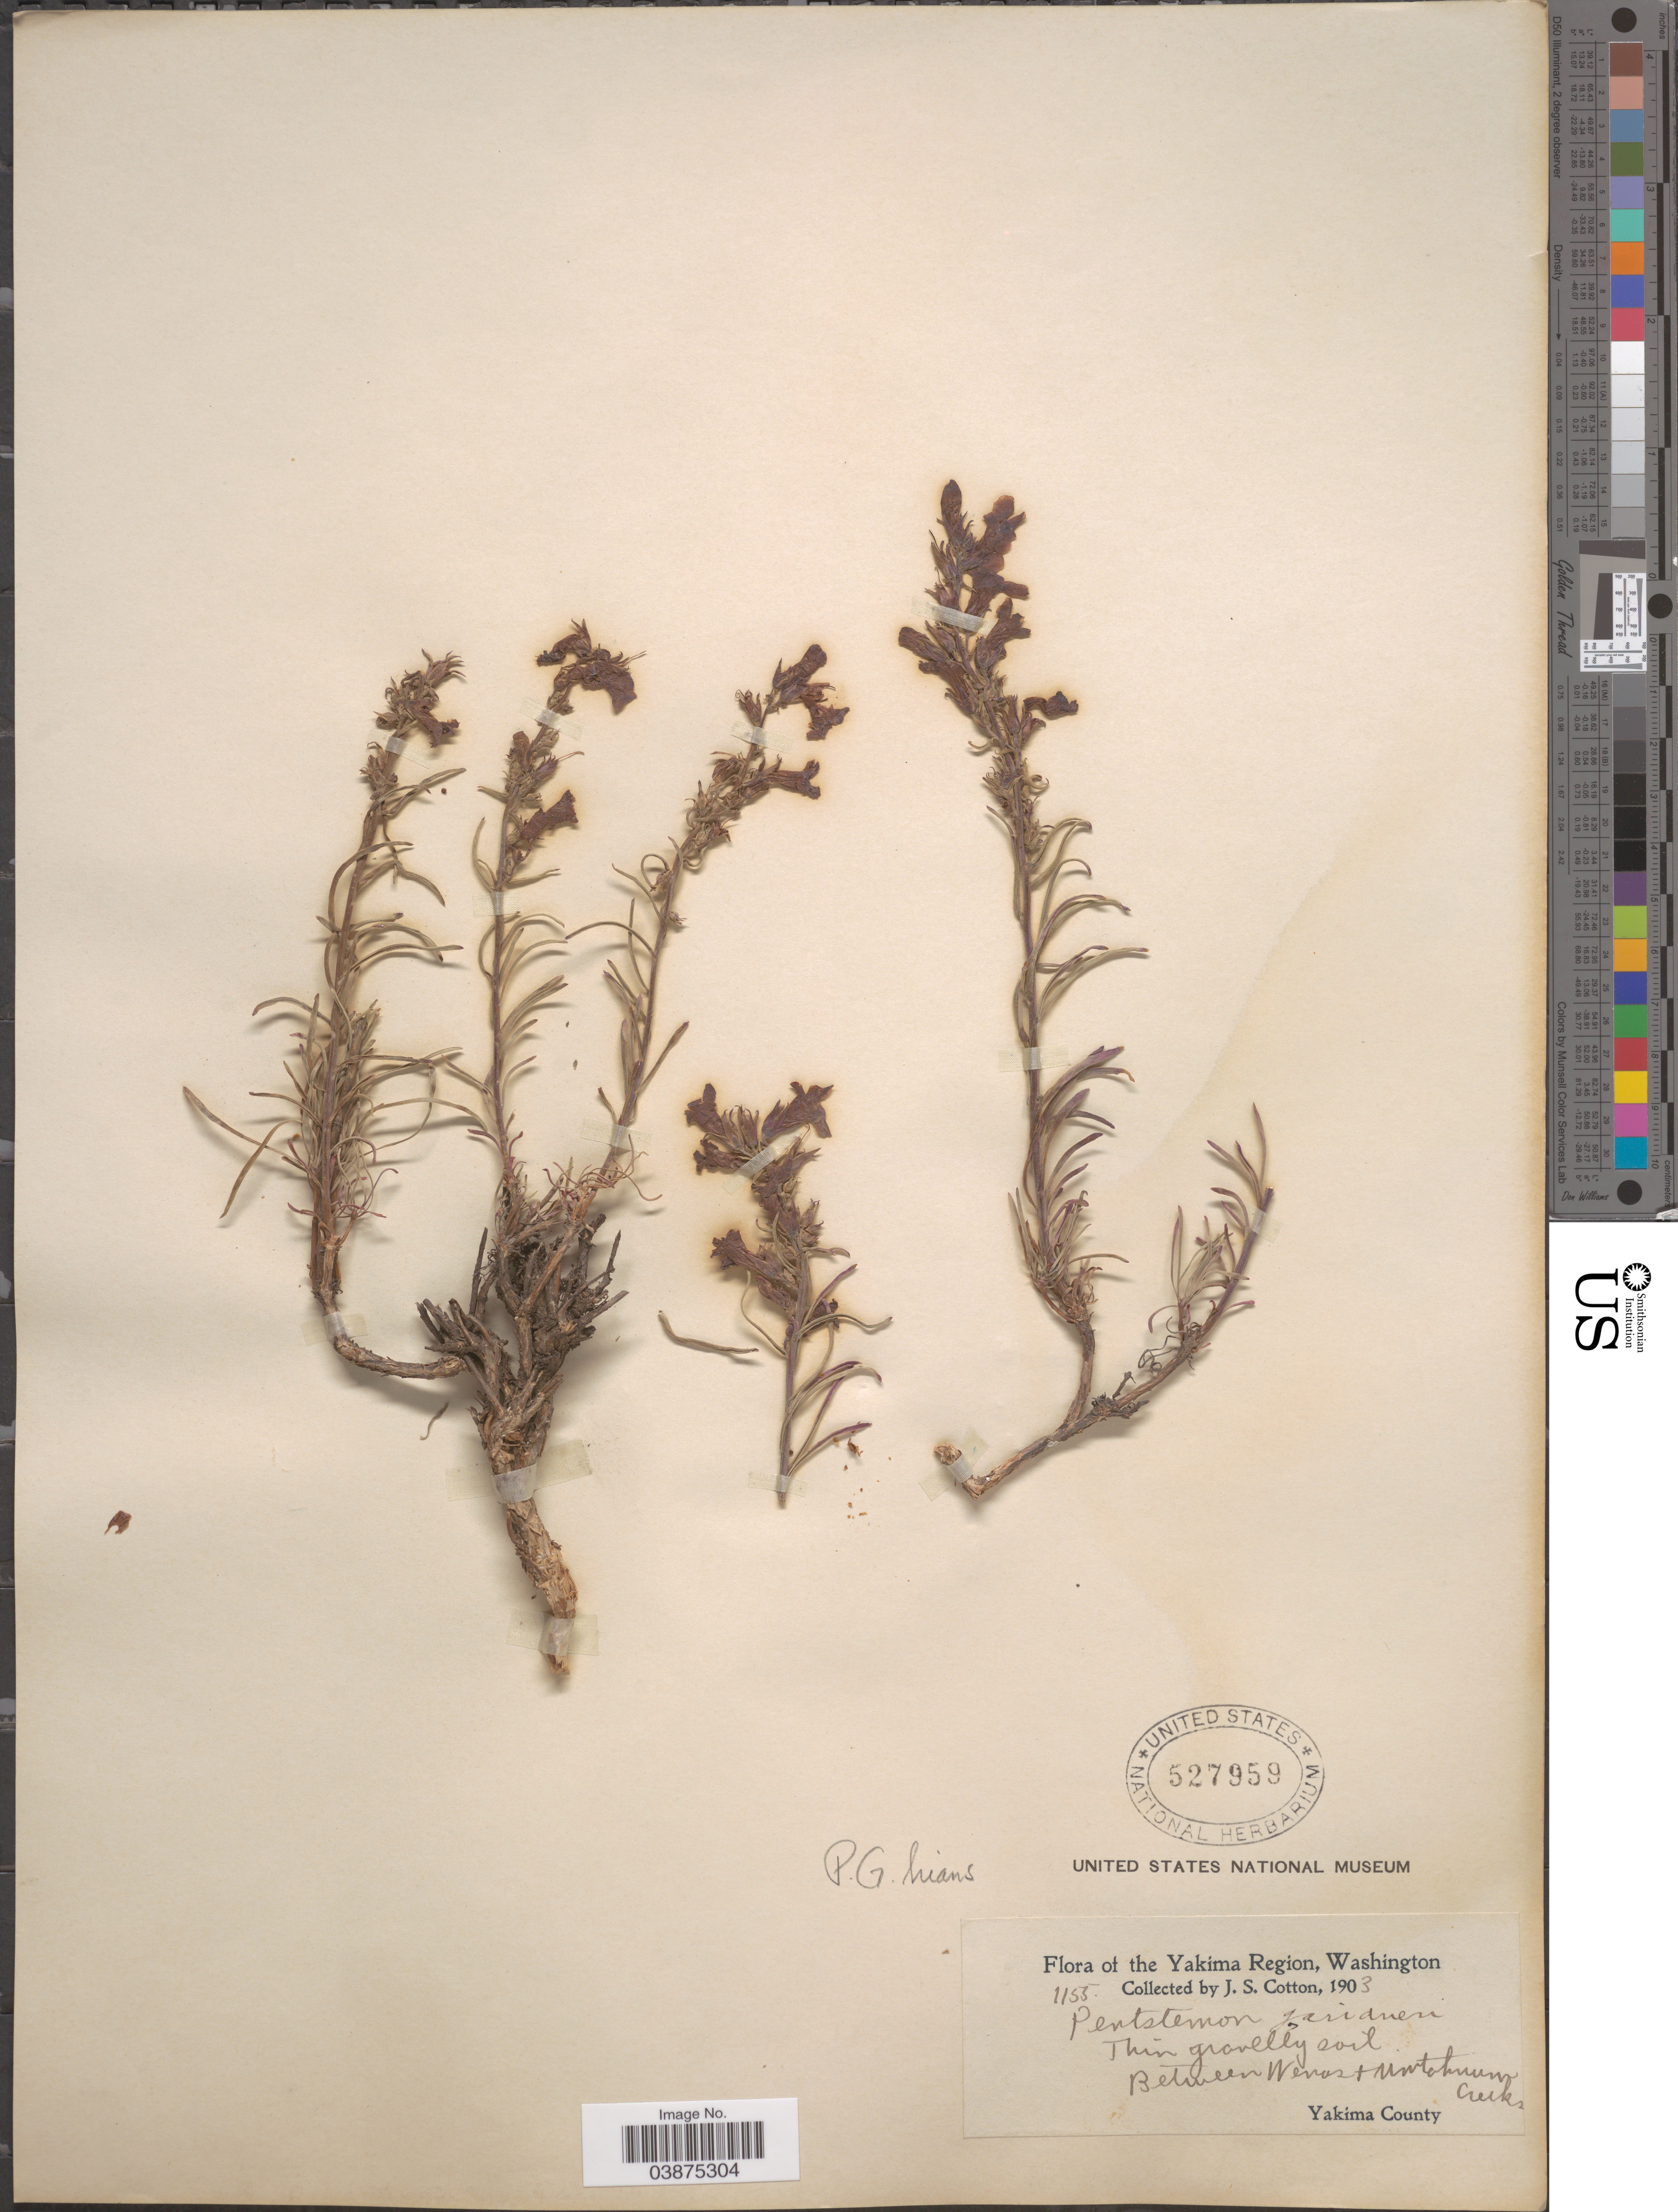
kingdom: Plantae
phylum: Tracheophyta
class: Magnoliopsida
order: Lamiales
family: Plantaginaceae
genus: Penstemon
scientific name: Penstemon gairdneri subsp. hians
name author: (Piper) D.D. Keck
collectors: J. S. Cotton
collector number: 1155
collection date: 1903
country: United States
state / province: Washington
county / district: Yakima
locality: Yakima Region. Between Wenas & Umtahnum Creek. Yakima County.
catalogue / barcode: US 527959